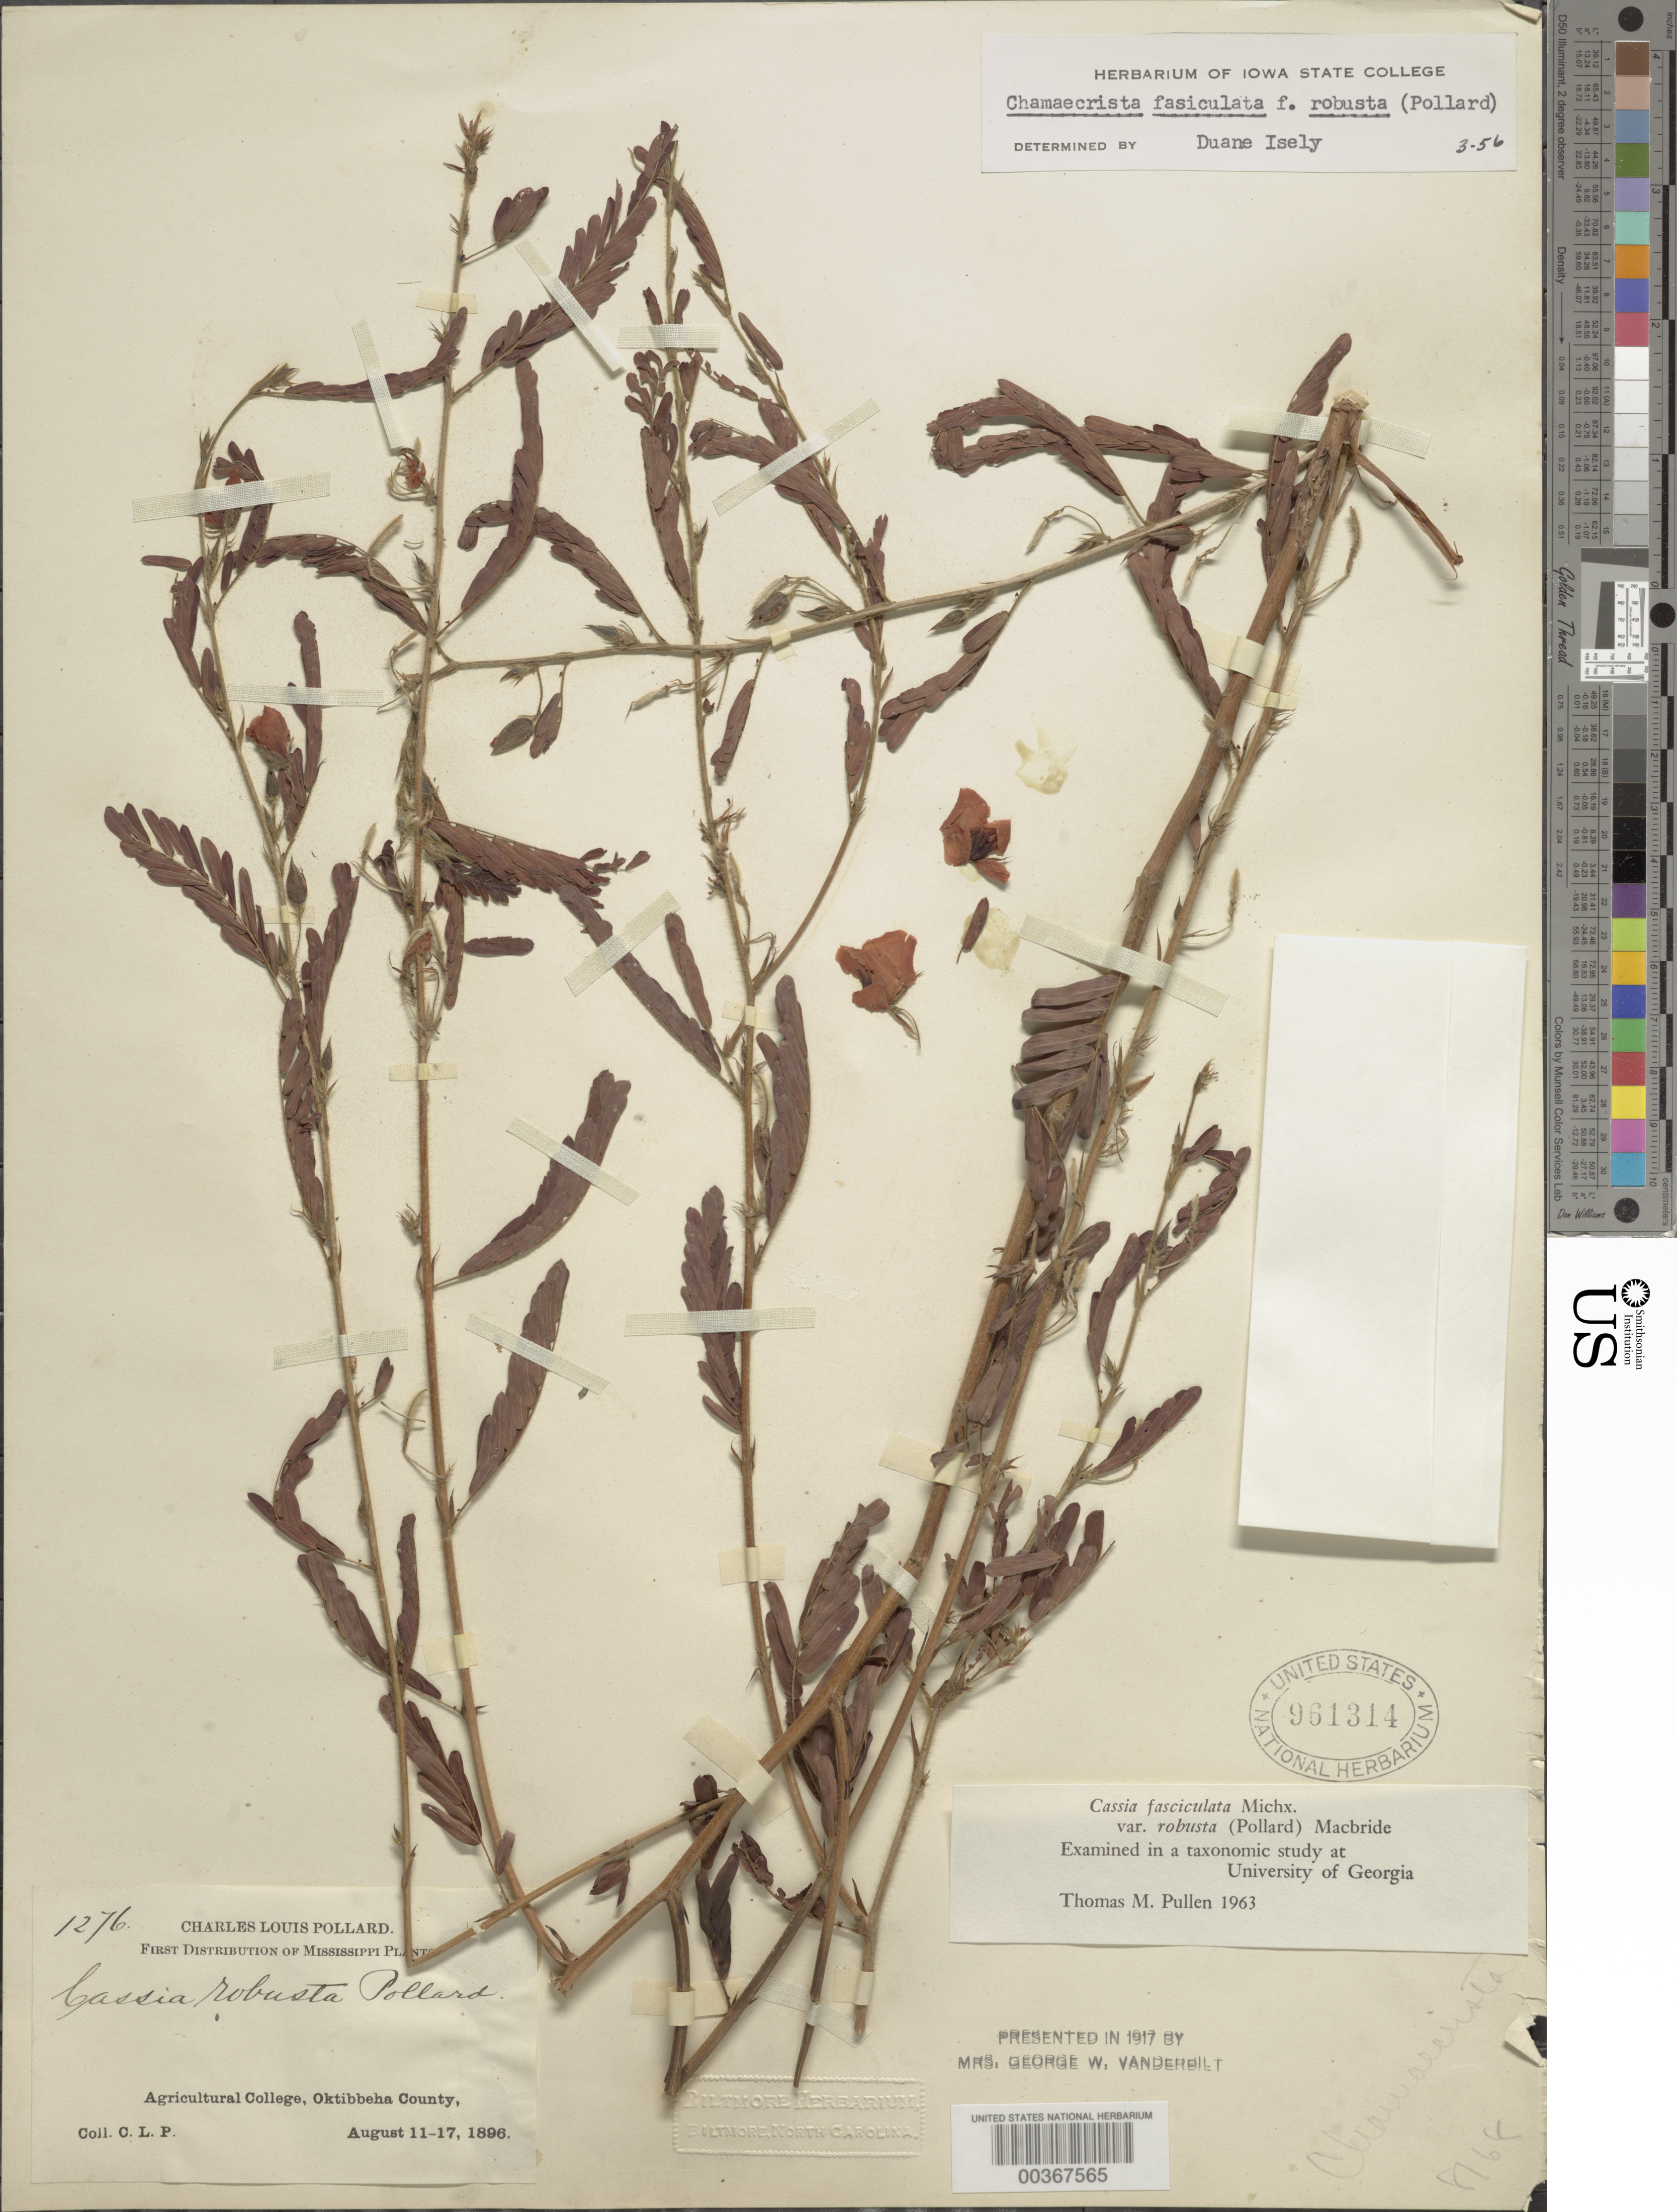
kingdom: Plantae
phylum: Tracheophyta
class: Magnoliopsida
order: Fabales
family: Fabaceae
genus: Chamaecrista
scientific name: Chamaecrista fasciculata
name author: (Michx.) Greene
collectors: C. L. Pollard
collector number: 1276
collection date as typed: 11 Aug 1896 to 17 Aug 1896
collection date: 1896-08-11/1896-08-17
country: United States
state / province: Mississippi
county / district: Oktibbeha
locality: Agricultural College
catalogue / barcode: US 961314